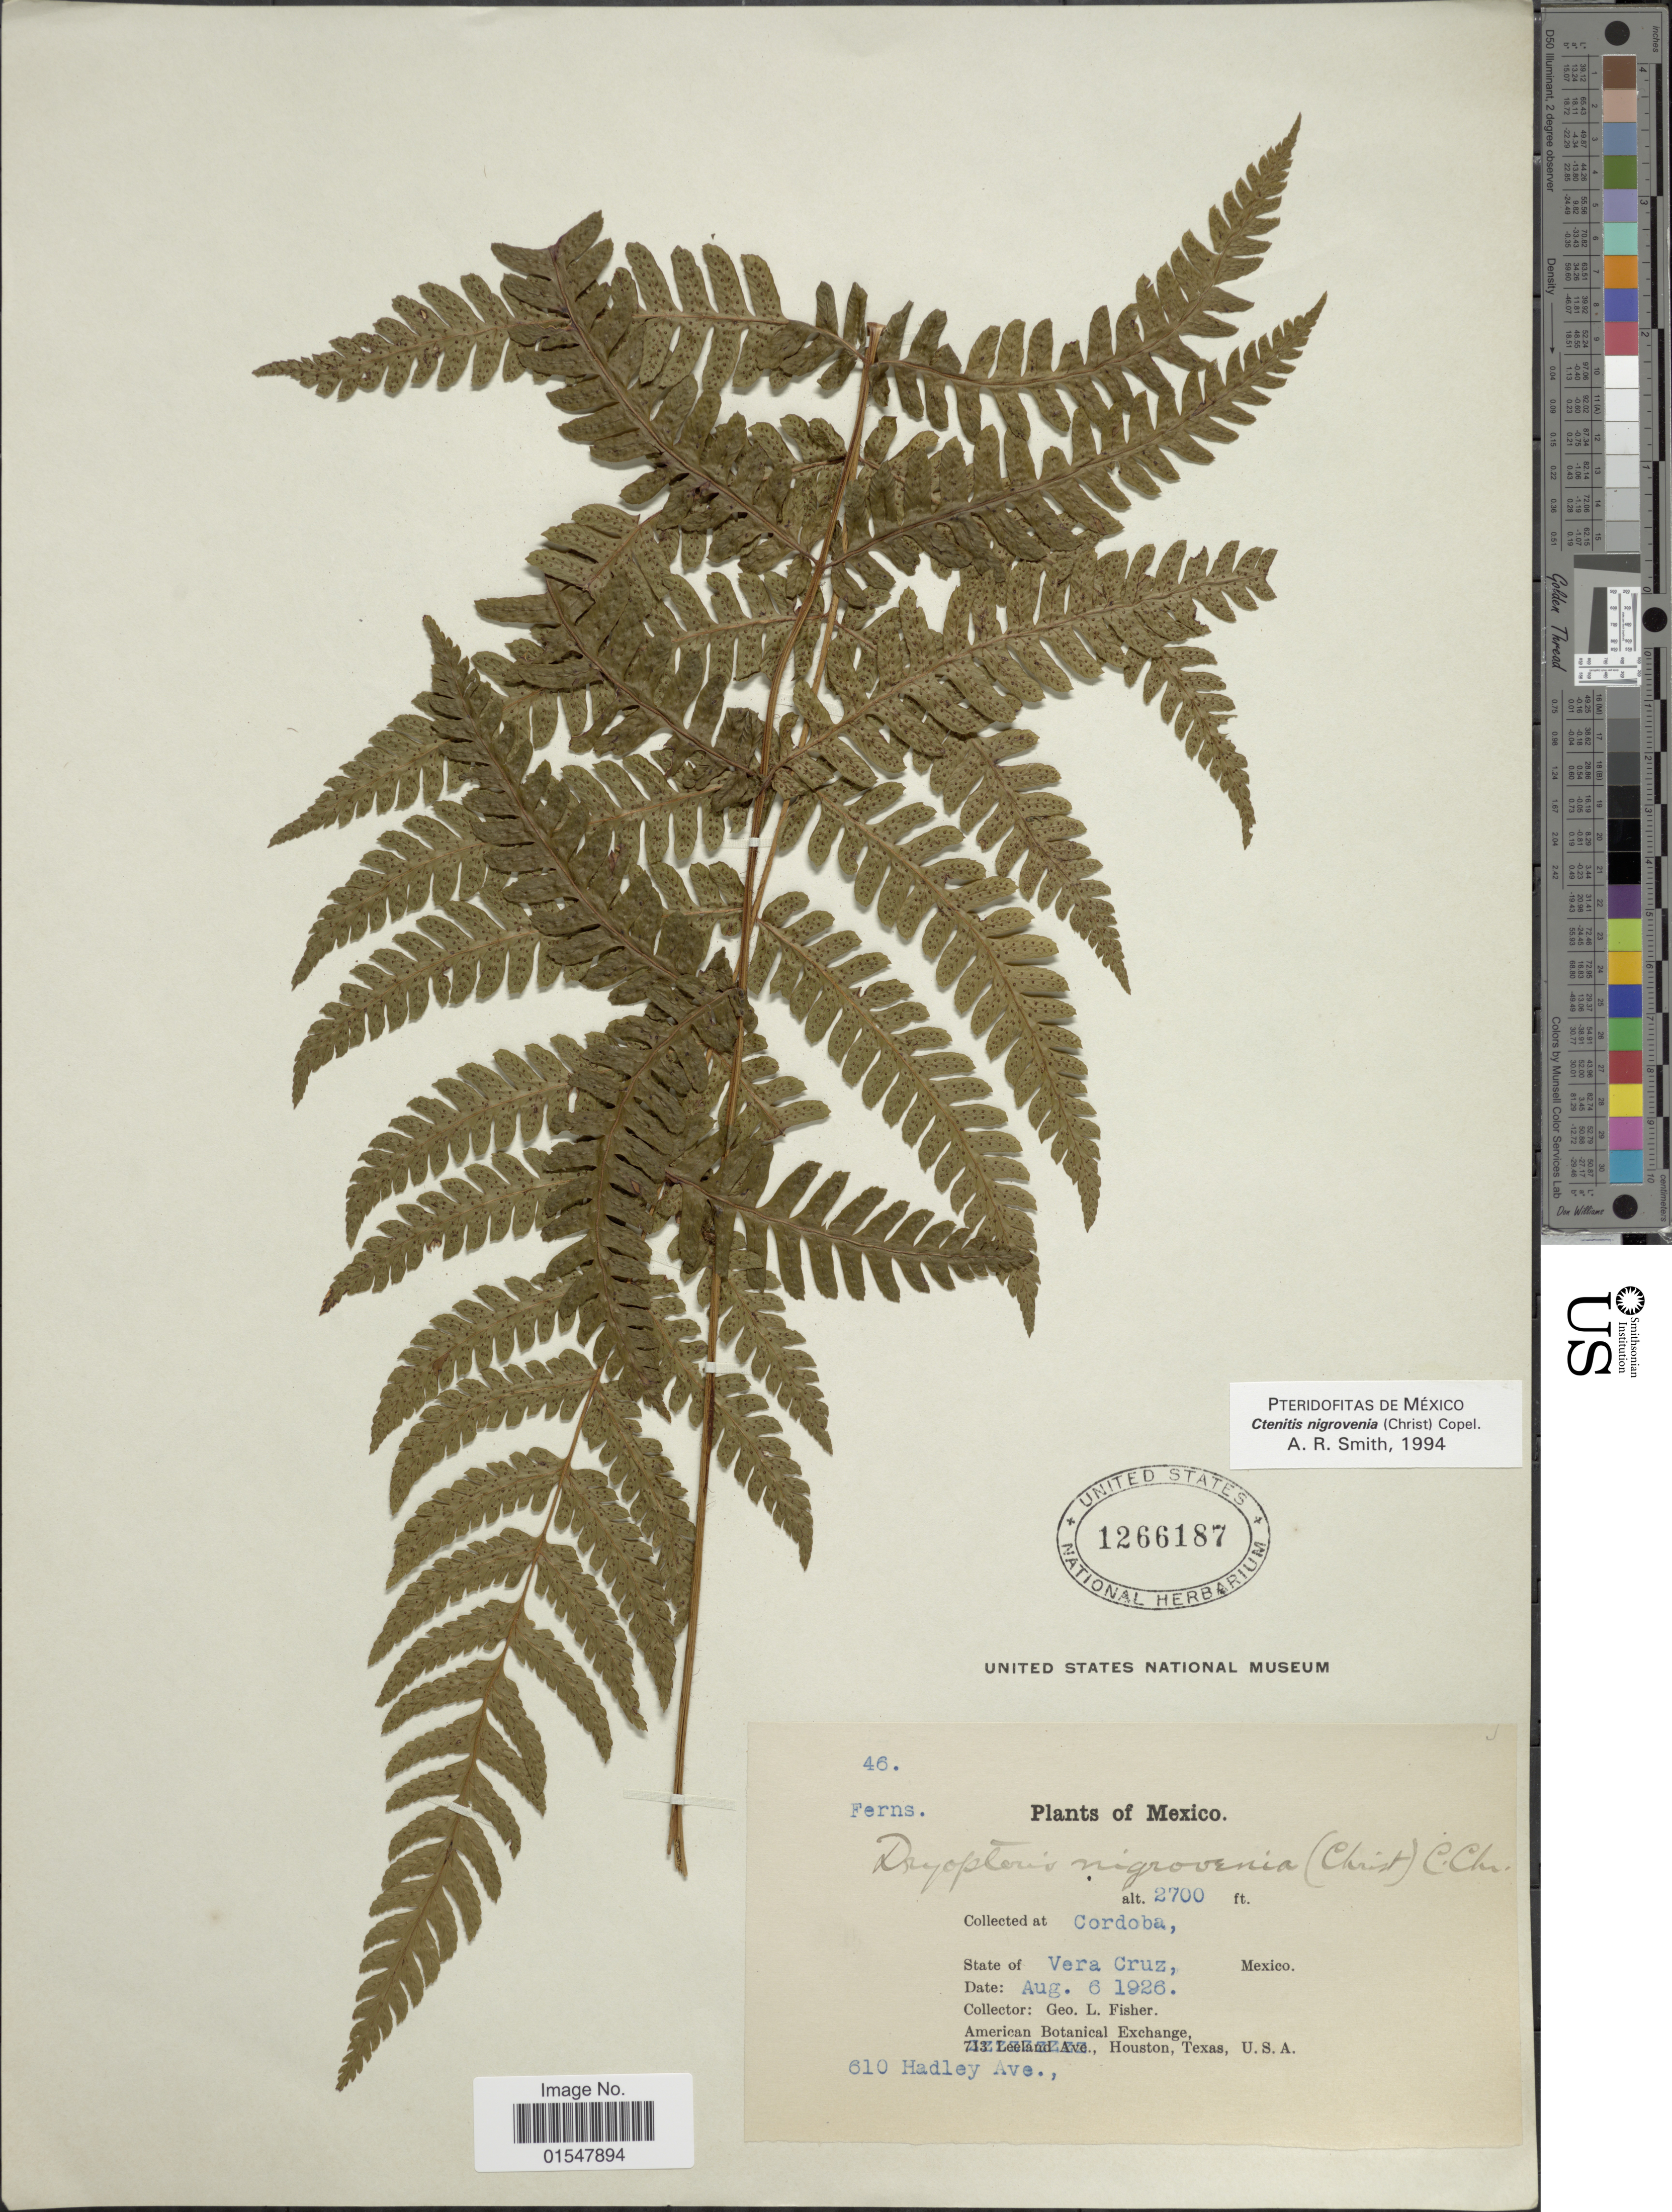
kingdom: Plantae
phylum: Tracheophyta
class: Polypodiopsida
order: Polypodiales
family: Dryopteridaceae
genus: Ctenitis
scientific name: Ctenitis nigrovenia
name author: (Christ) Copel.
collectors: G. L. Fisher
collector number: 46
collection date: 1926-08-06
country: Mexico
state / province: Veracruz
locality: Mexico, Cordoba,. State of Vera Cruz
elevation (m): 823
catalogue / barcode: US 1266187